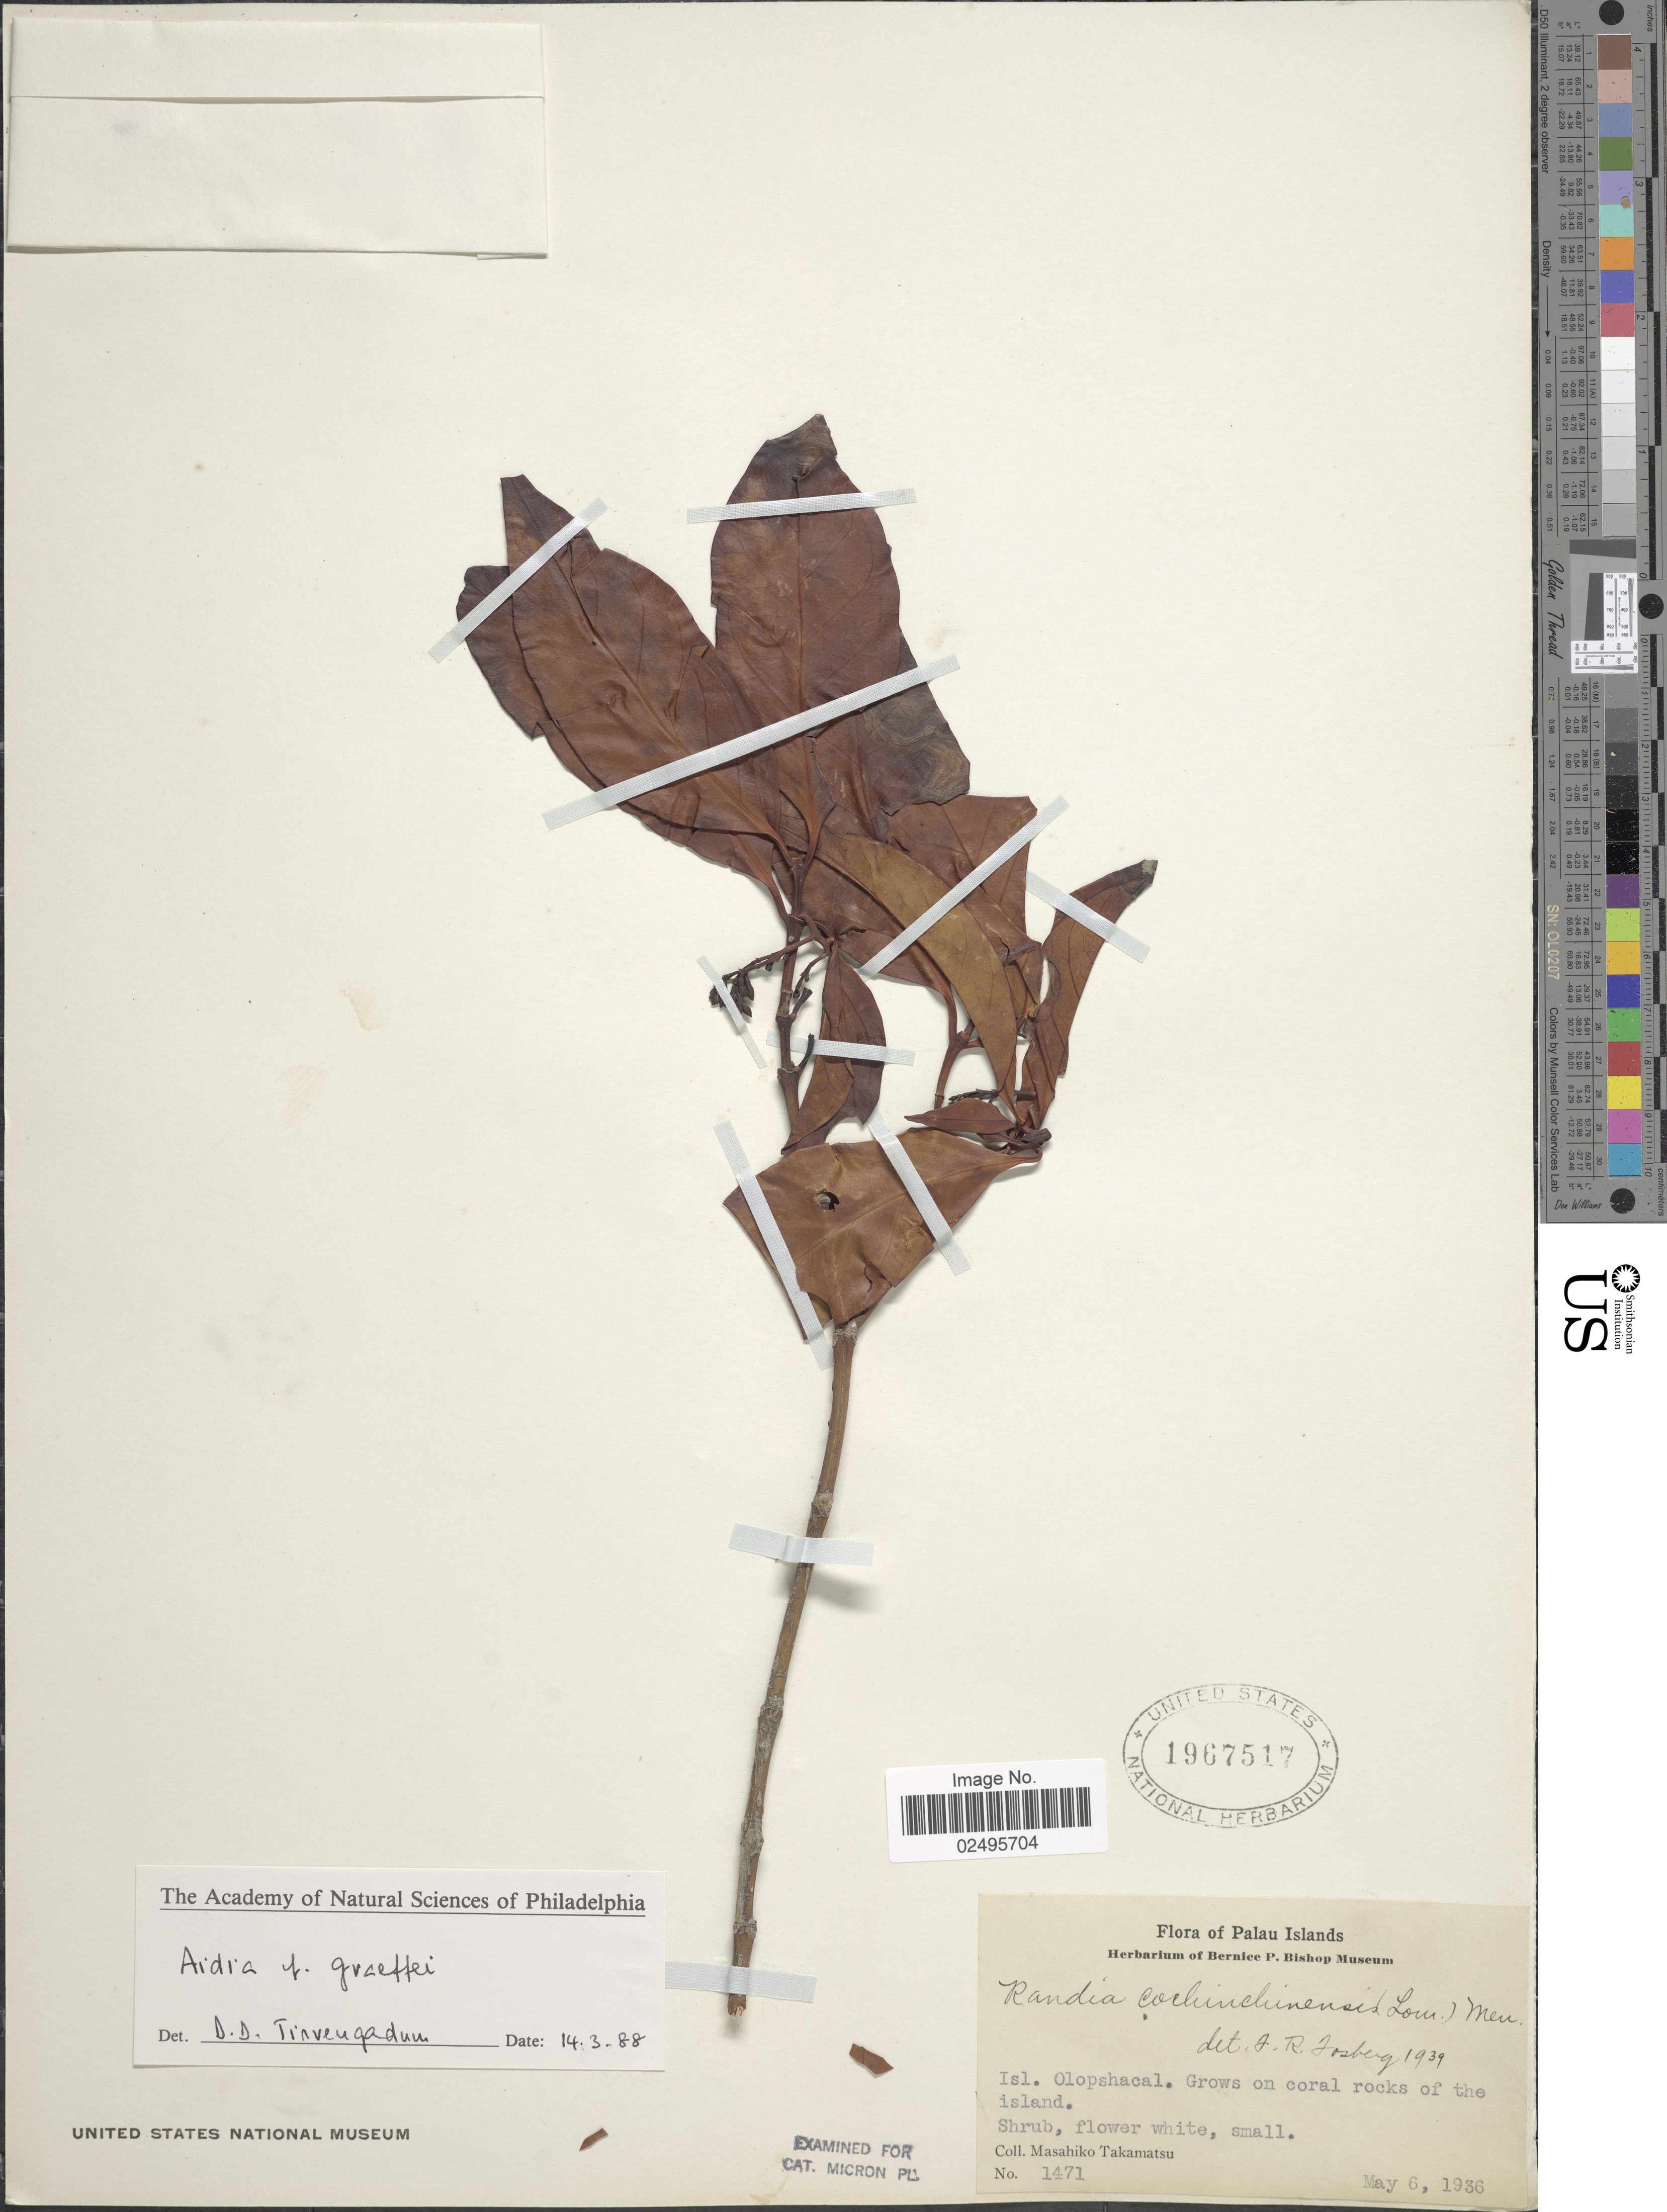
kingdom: Plantae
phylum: Tracheophyta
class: Magnoliopsida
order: Gentianales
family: Rubiaceae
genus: Aidia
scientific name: Aidia graeffei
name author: (Reinecke) Tirveng.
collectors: M. Takamatsu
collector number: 1471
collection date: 1936-05-06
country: Palau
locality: Palau Islands. Isl. Olopshacal. Rocks of the island.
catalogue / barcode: US 1967517